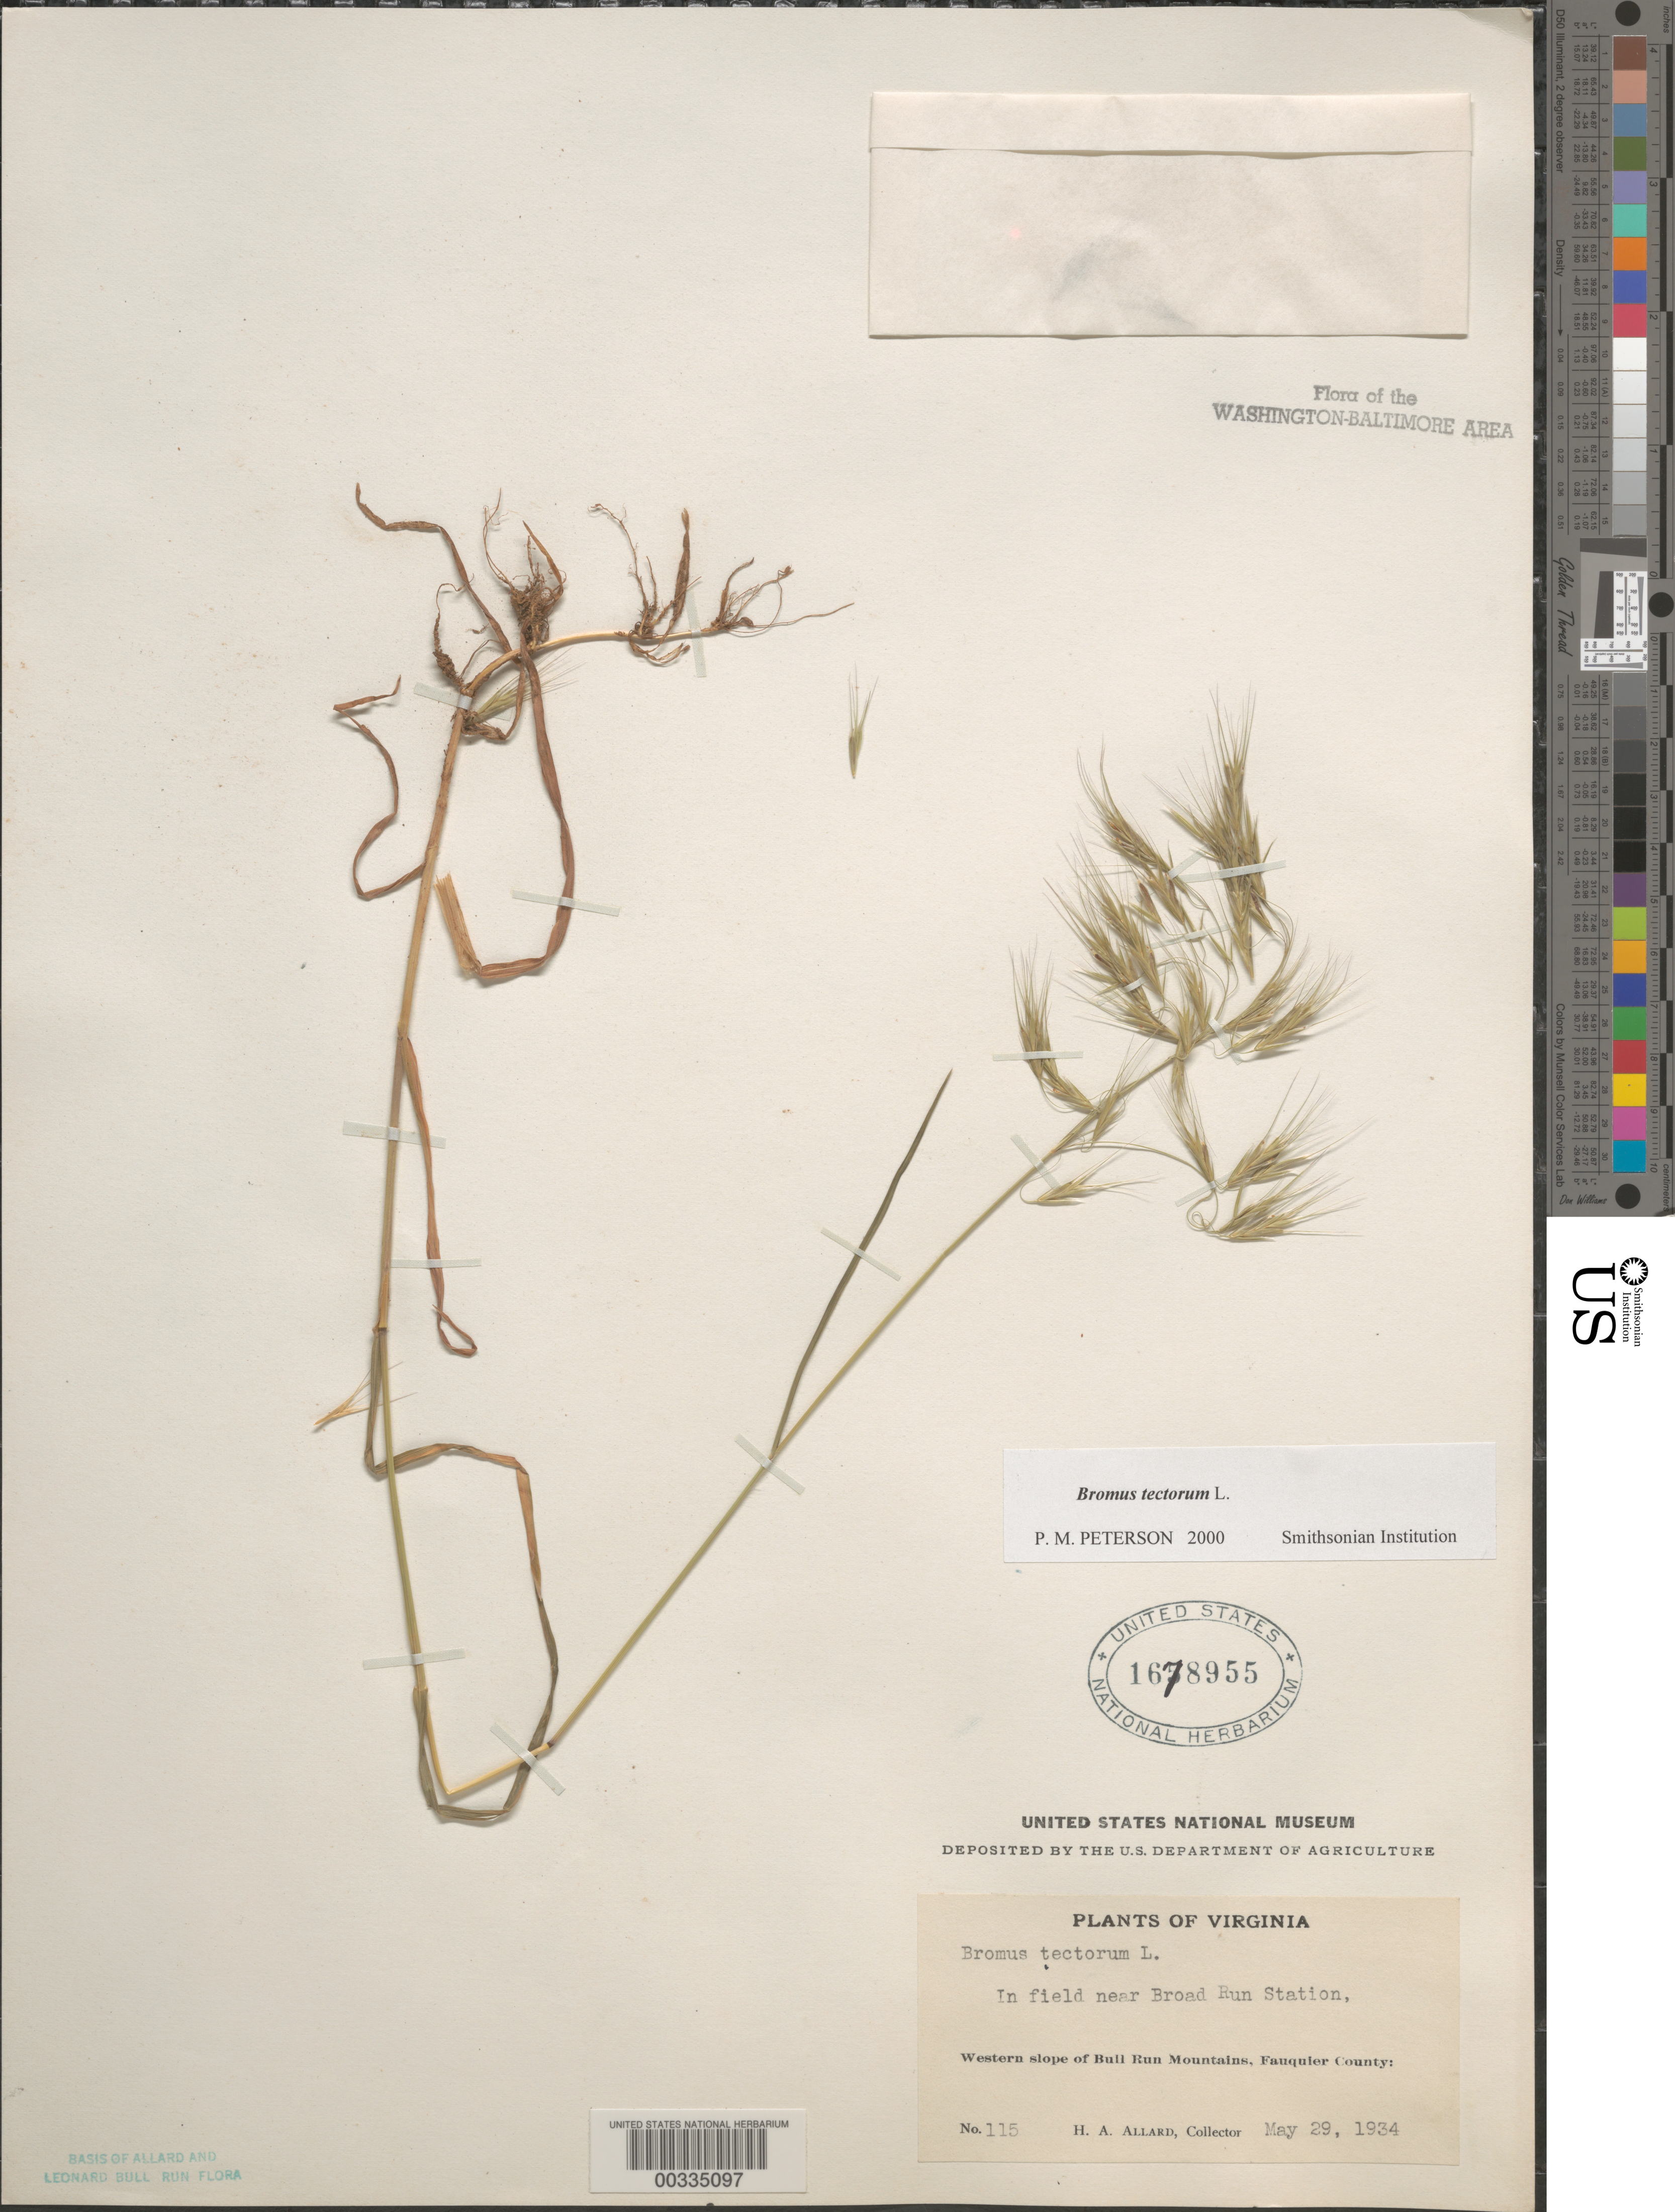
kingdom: Plantae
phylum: Tracheophyta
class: Liliopsida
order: Poales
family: Poaceae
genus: Bromus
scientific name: Bromus tectorum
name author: L.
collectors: H. A. Allard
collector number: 115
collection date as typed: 29 May 1934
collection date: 1934-05-29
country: United States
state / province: Virginia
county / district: Fauquier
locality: Broad Run Station vicinity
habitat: In field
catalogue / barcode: US 1678955